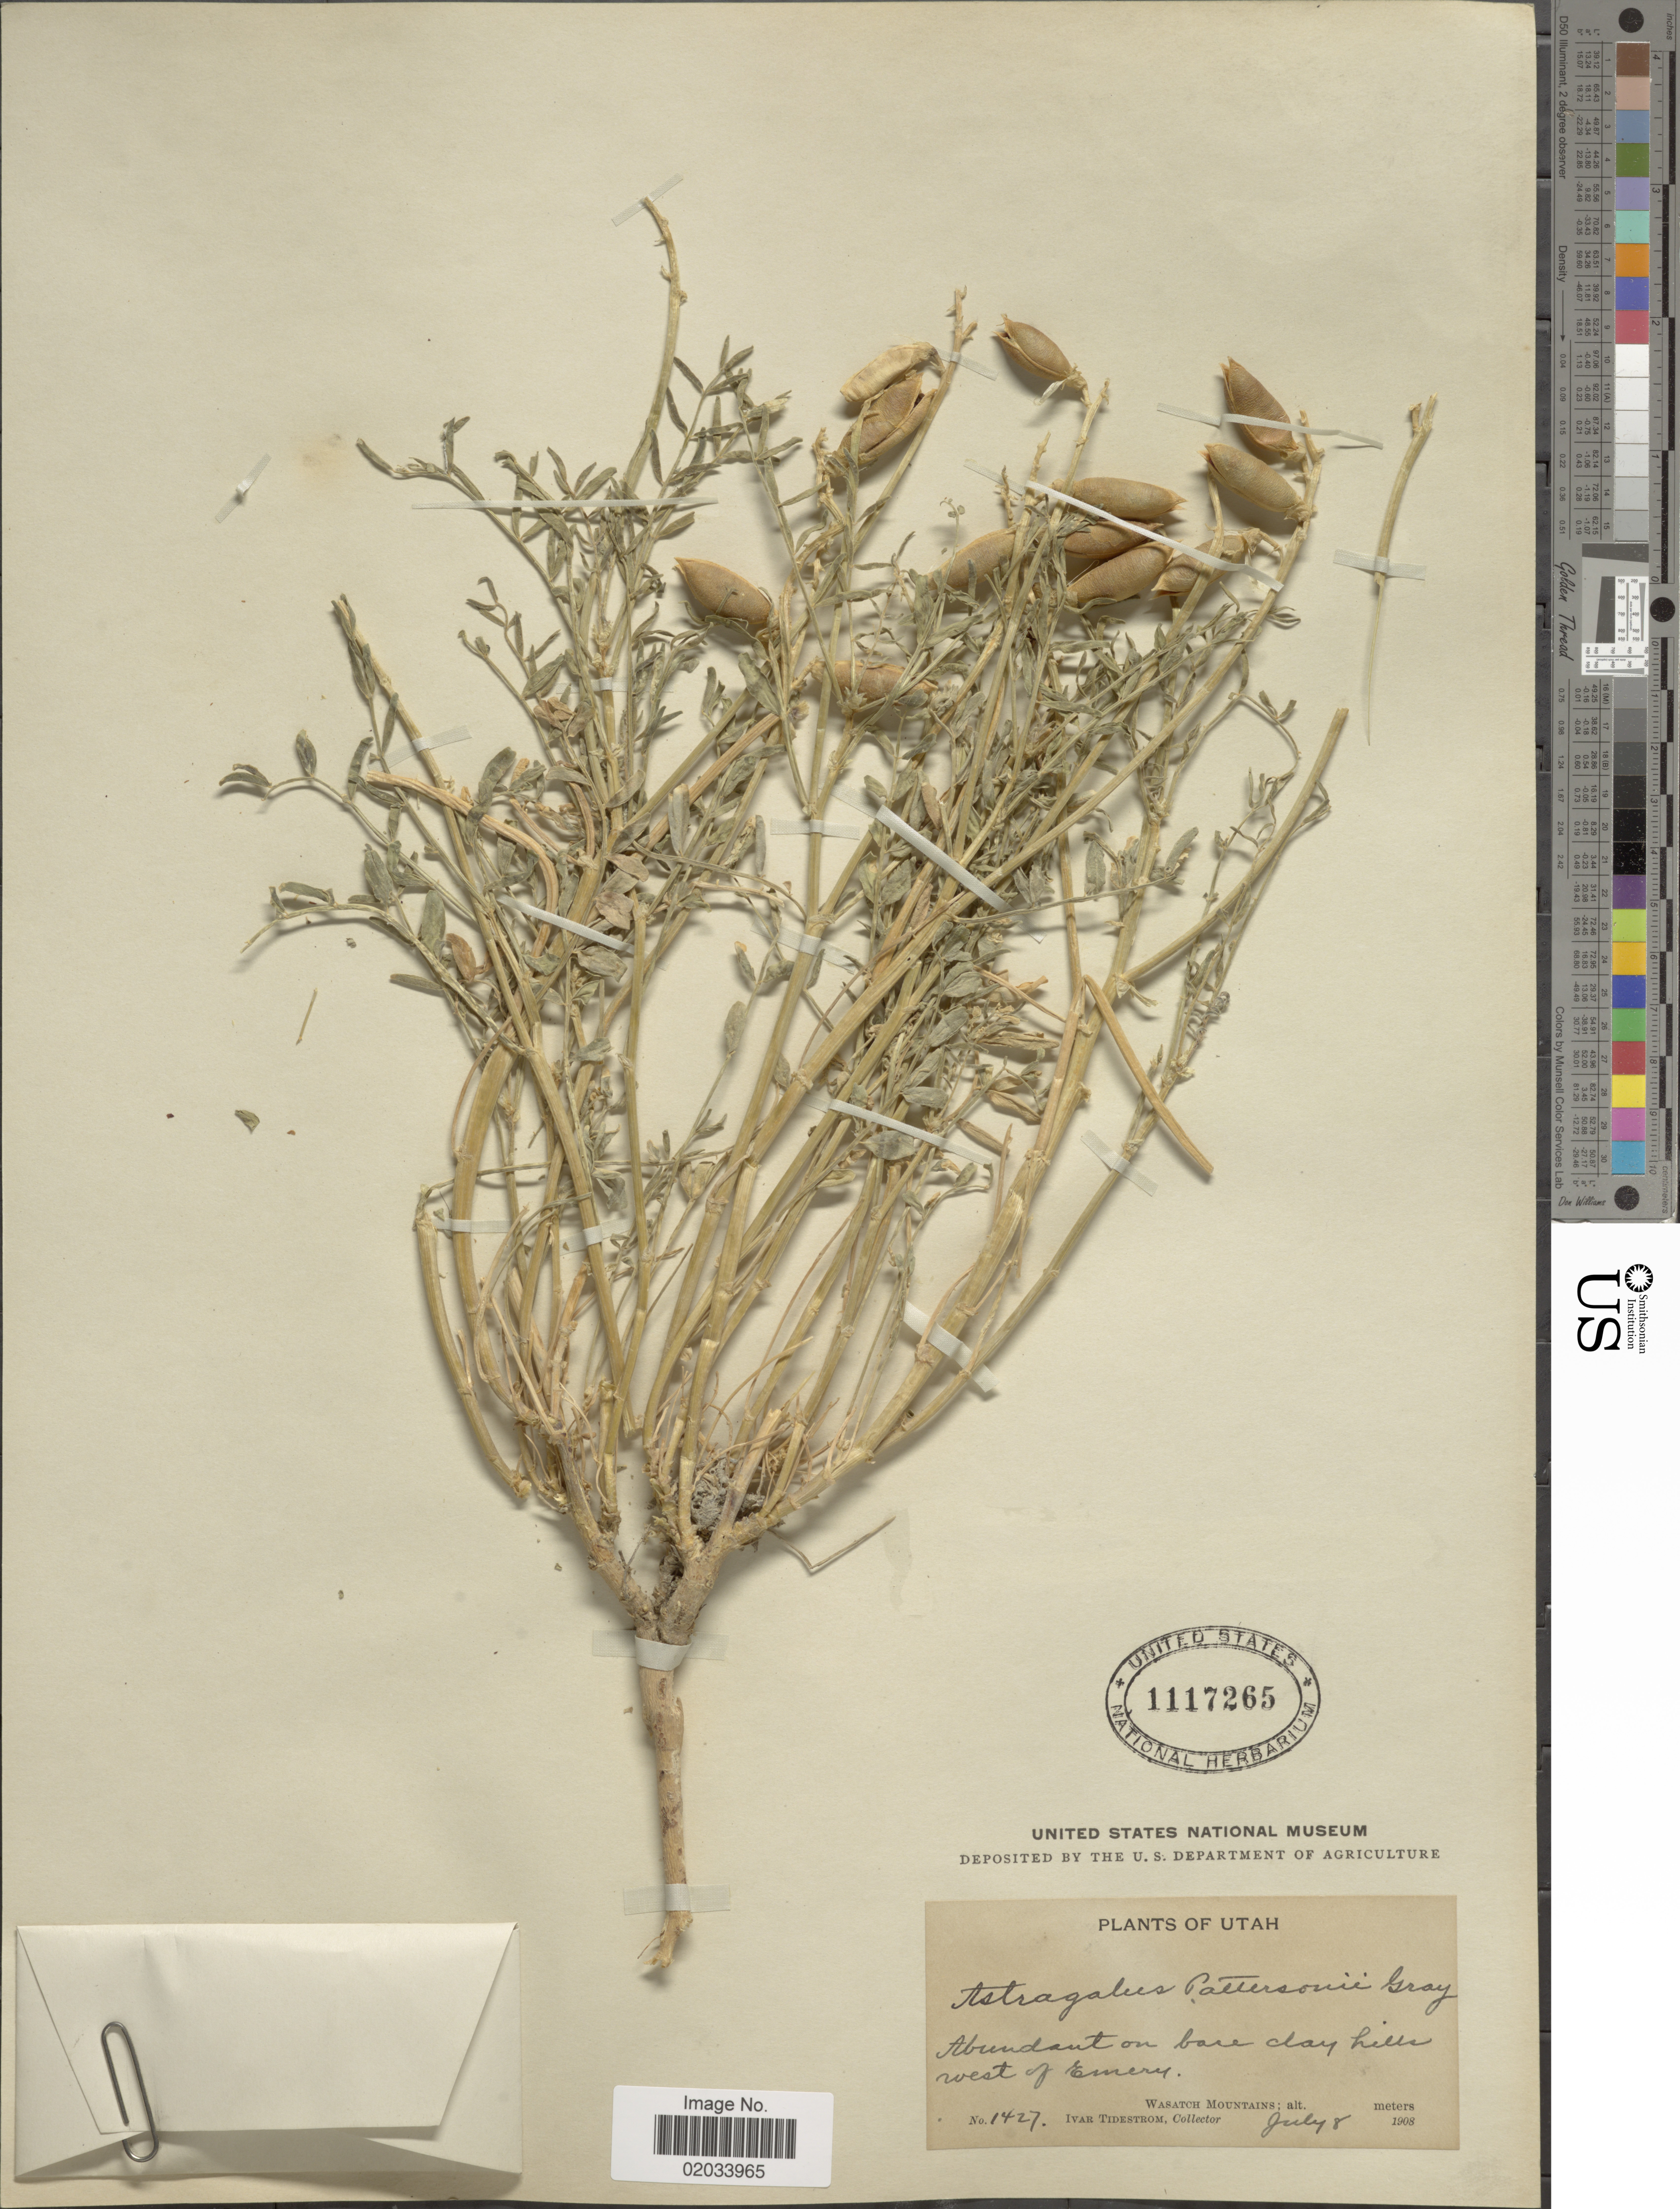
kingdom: Plantae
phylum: Tracheophyta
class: Magnoliopsida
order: Fabales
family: Fabaceae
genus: Astragalus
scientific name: Astragalus praelongus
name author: E. Sheld.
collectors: I. F. Tidestrom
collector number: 1427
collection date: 1908-07-08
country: United States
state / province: Utah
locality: West of Emery. Wasatch Mountains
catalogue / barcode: US 1117265